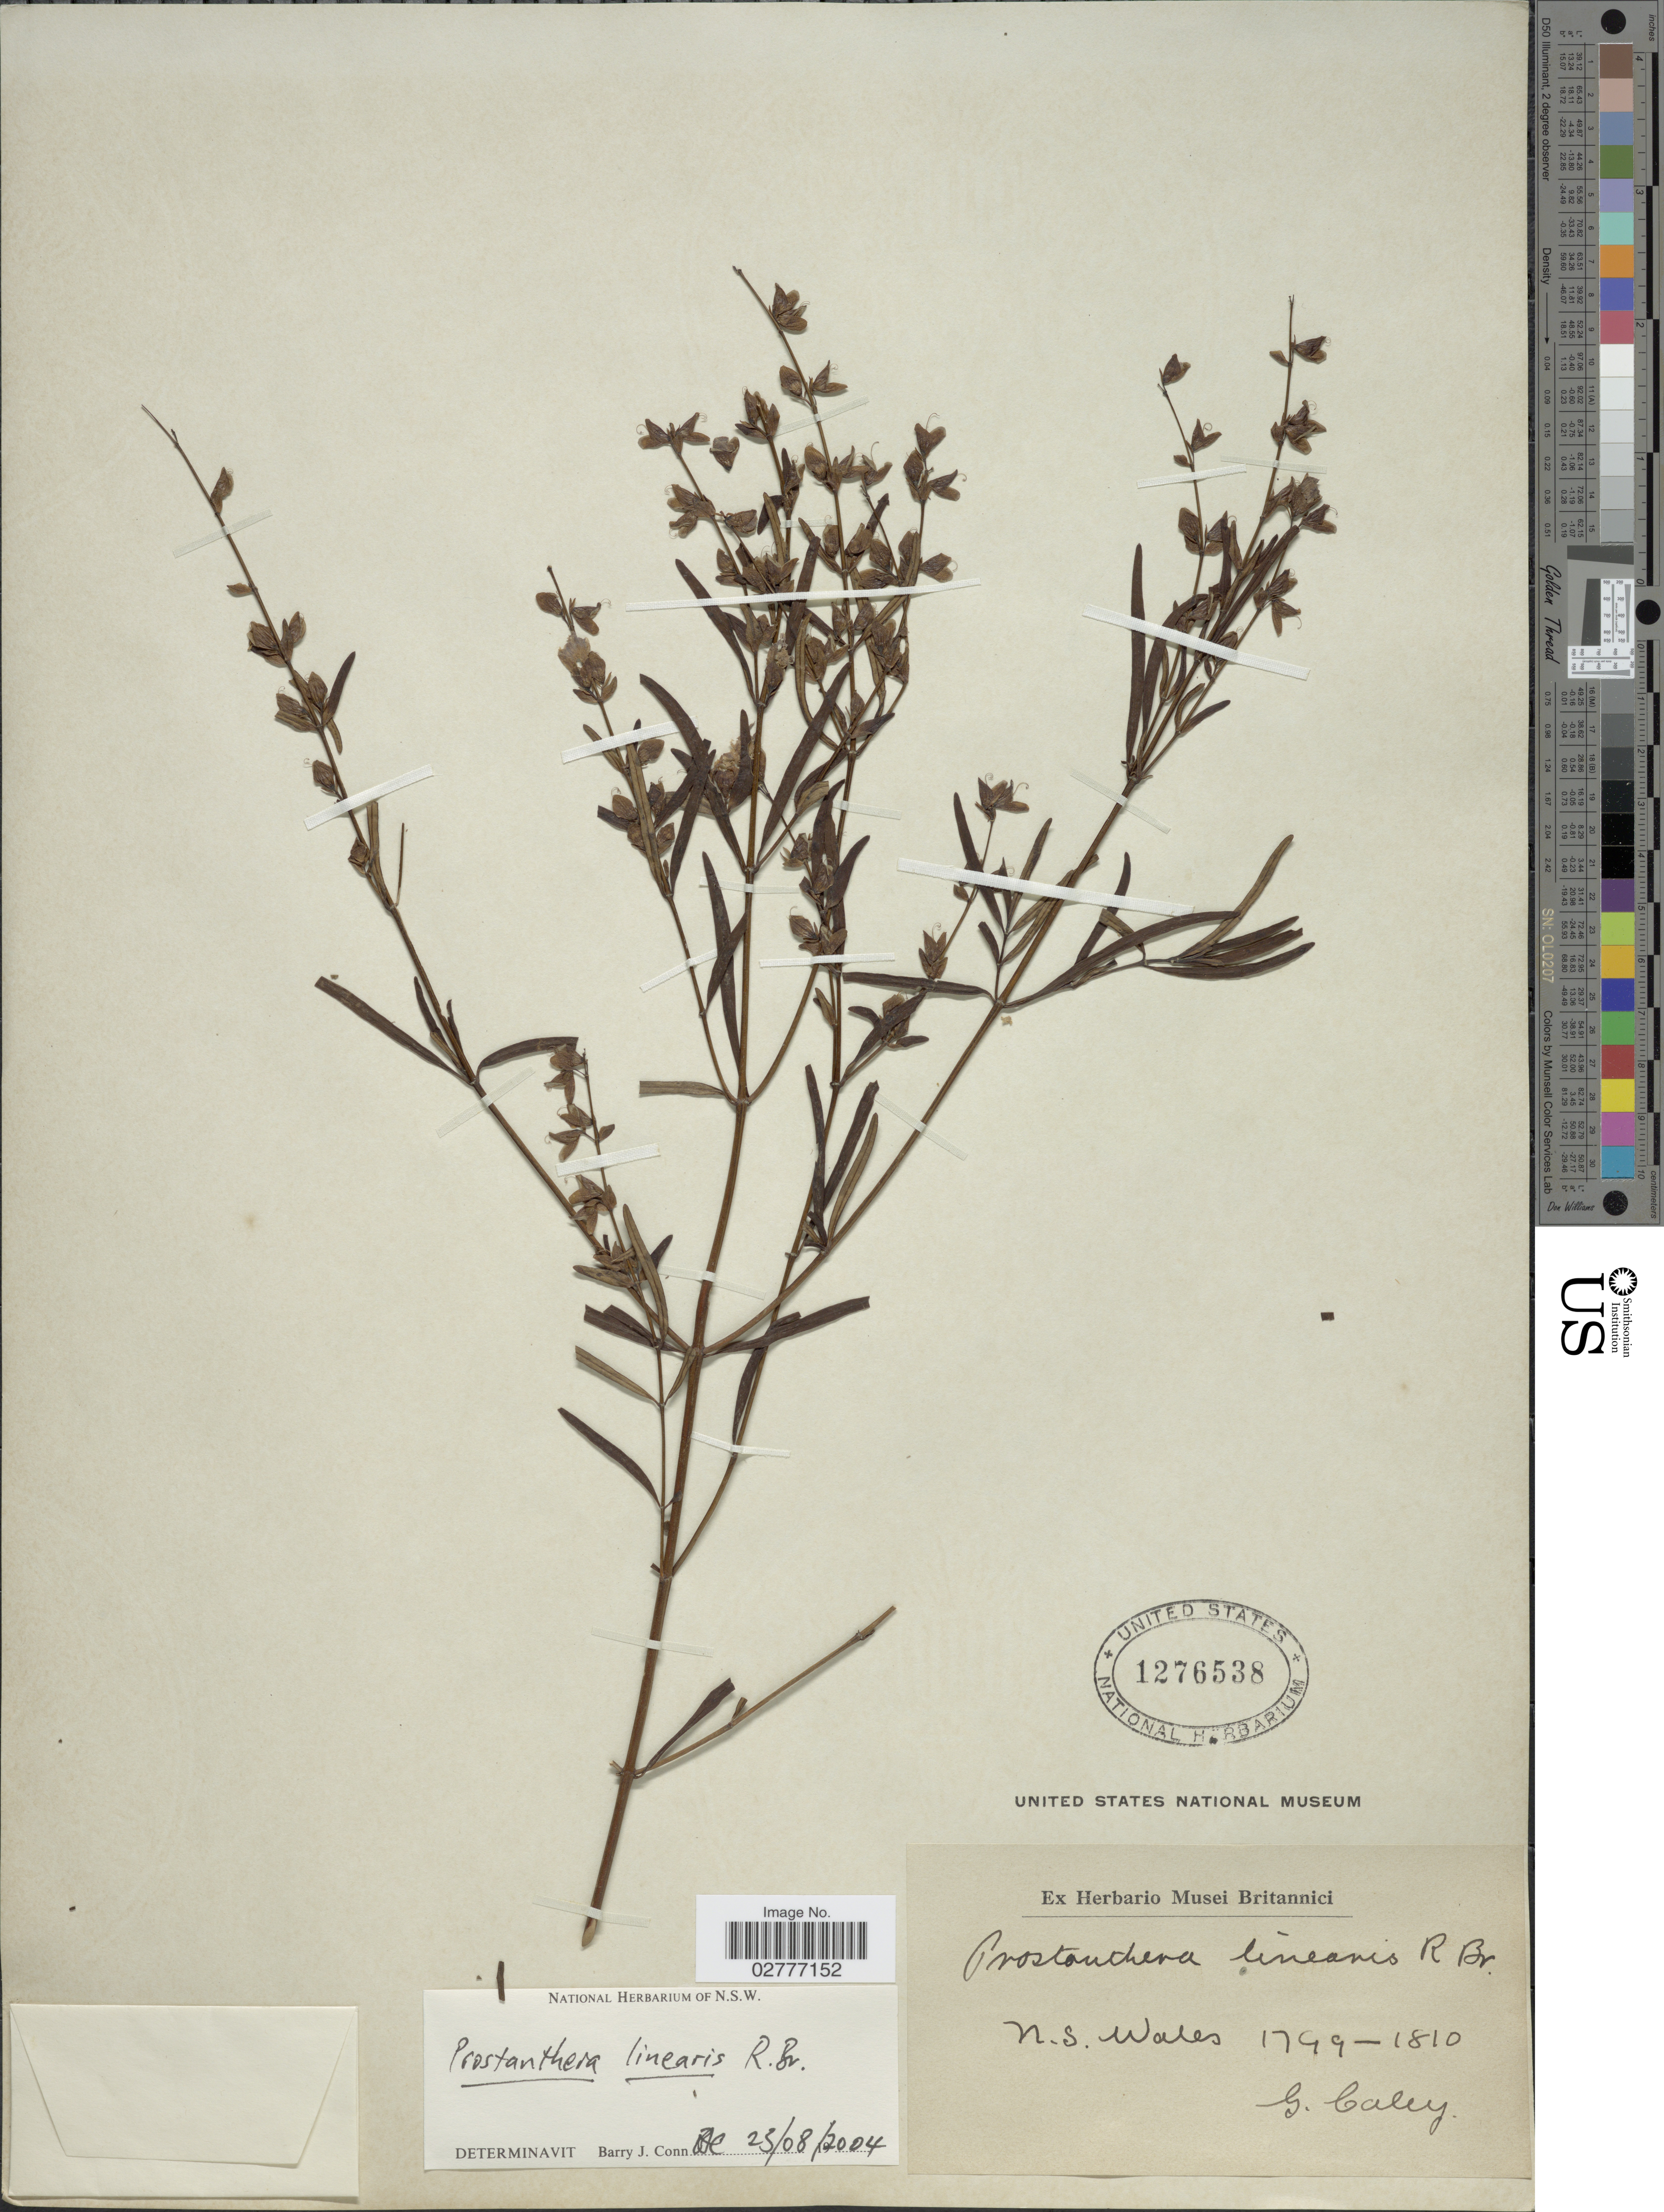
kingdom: Plantae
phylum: Tracheophyta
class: Magnoliopsida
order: Lamiales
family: Lamiaceae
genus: Prostanthera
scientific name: Prostanthera linearis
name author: R. Br.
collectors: G. Caley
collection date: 1799/1810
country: Australia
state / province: New South Wales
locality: N.S. Wales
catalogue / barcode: US 1276538